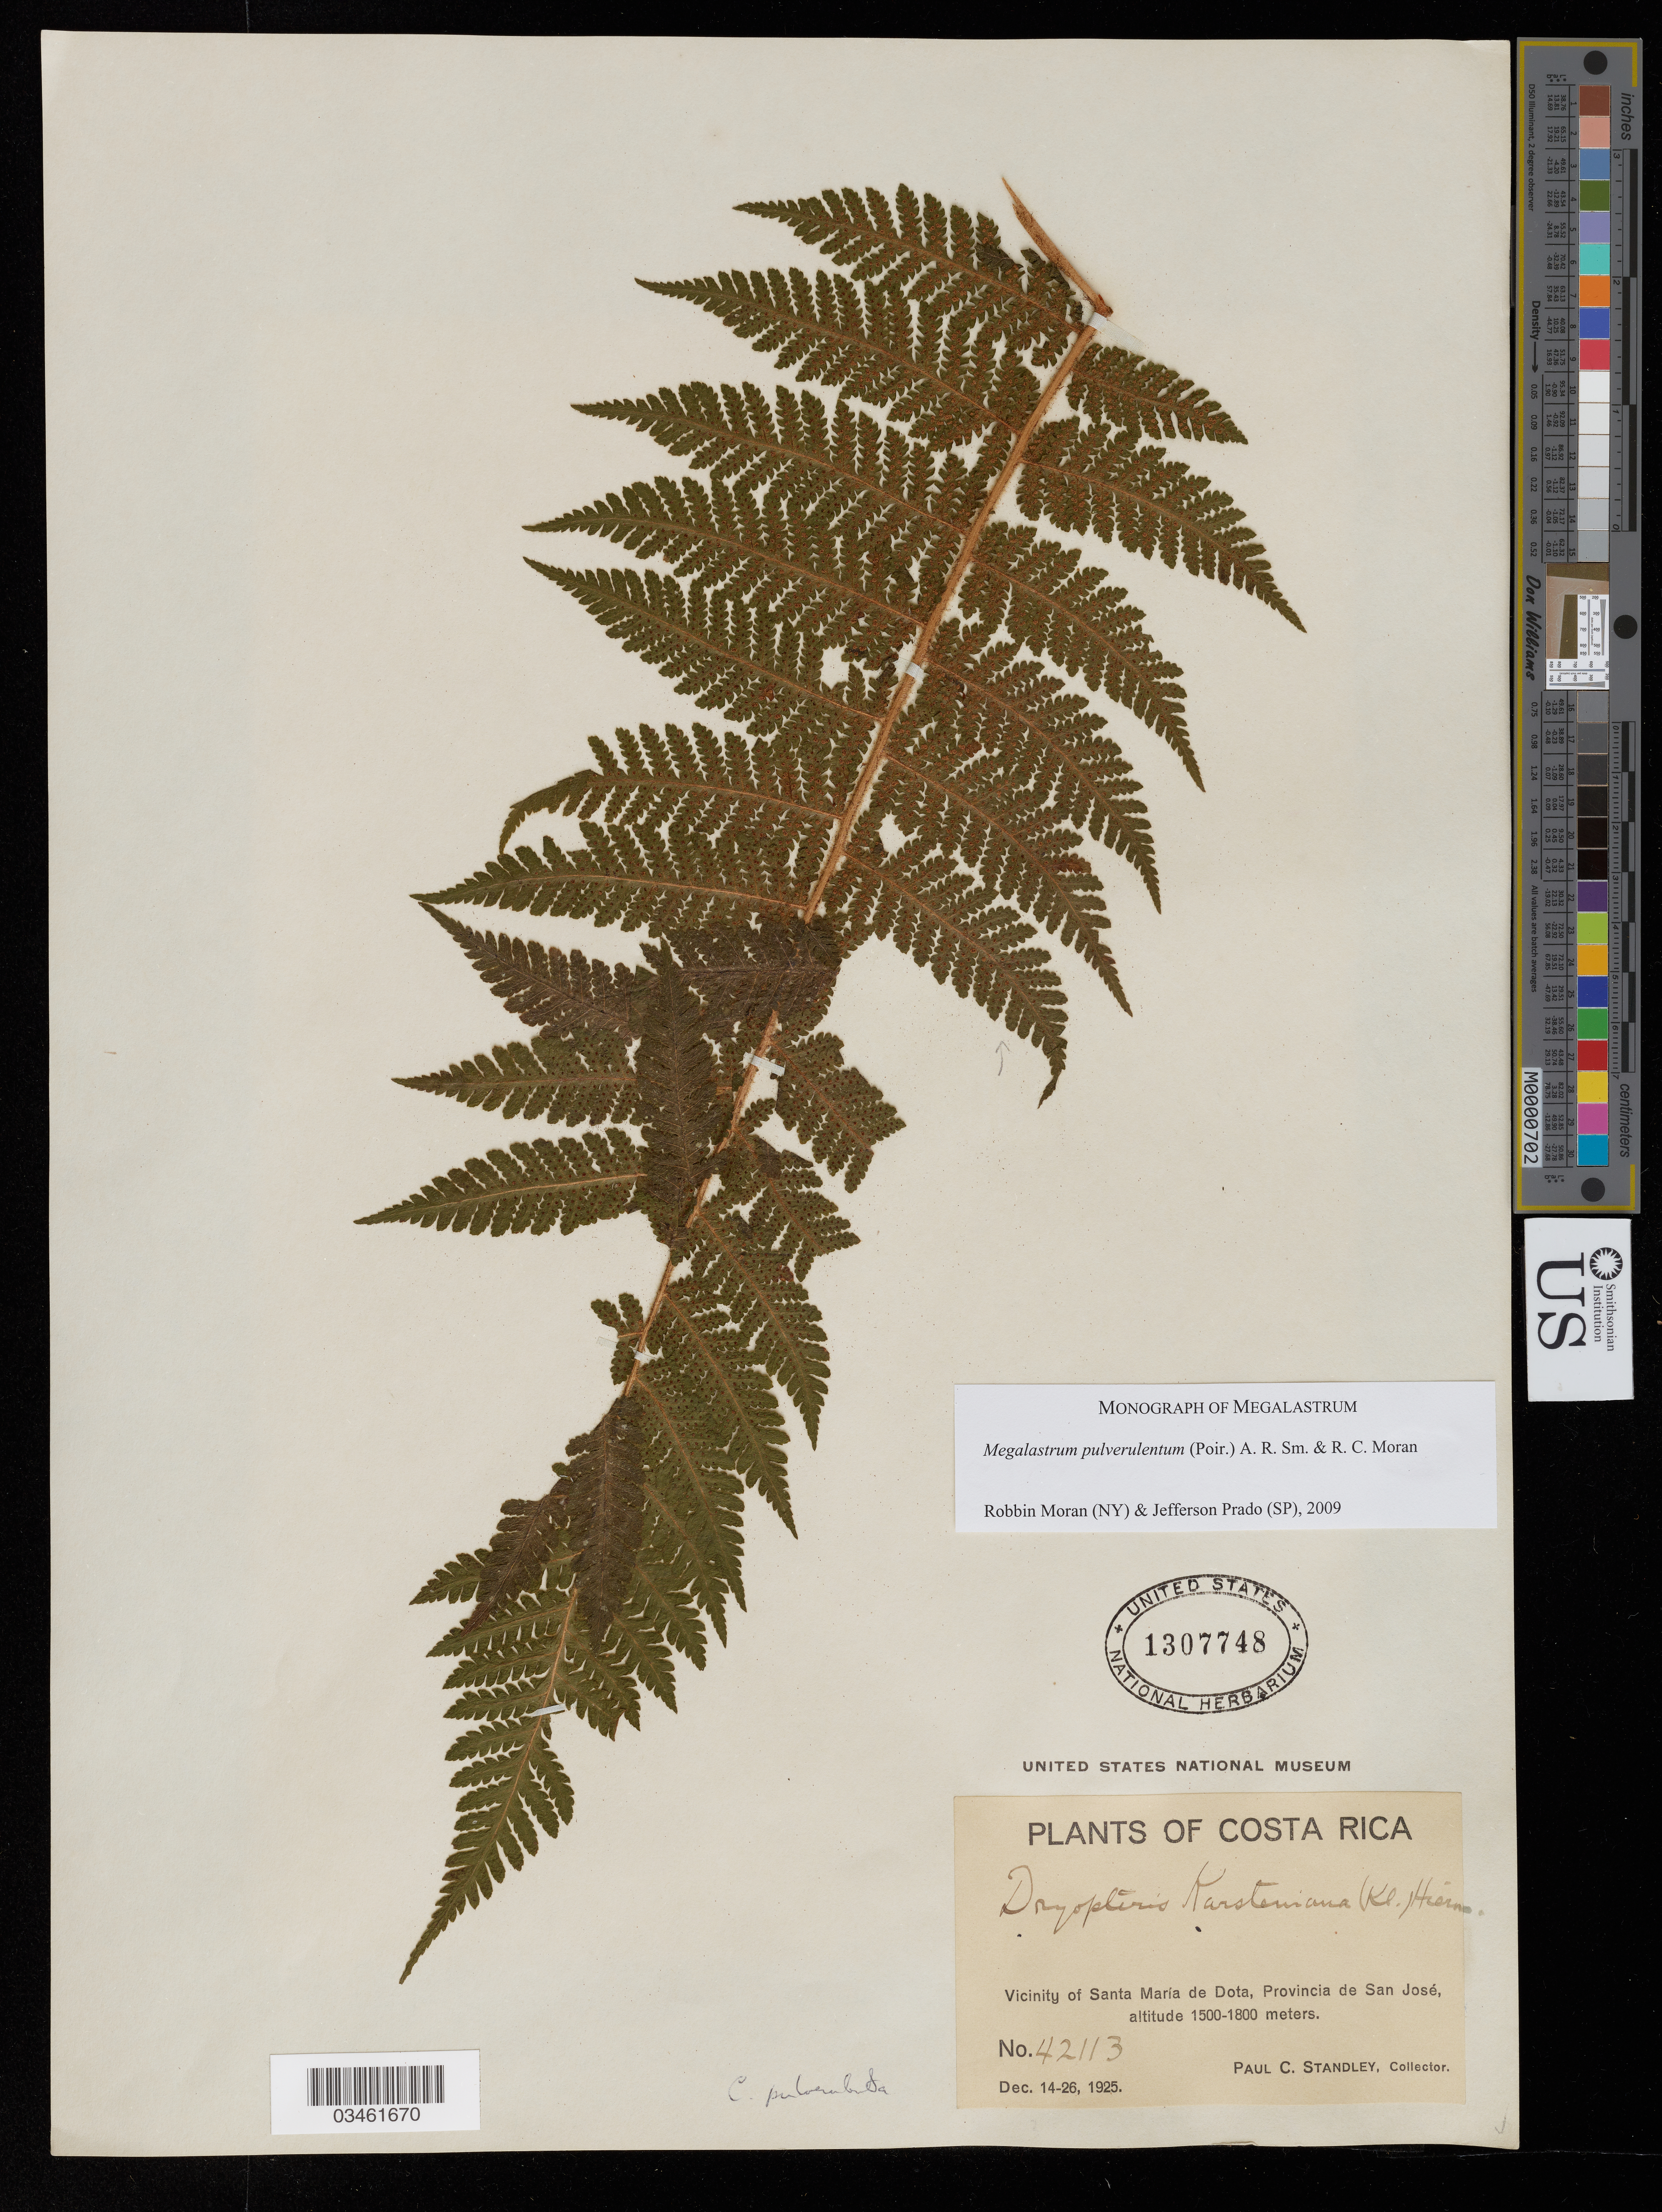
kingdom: Plantae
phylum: Tracheophyta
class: Polypodiopsida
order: Polypodiales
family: Dryopteridaceae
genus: Megalastrum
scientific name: Megalastrum pulverulentum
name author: (Poir.) A.R. Sm. & R.C. Moran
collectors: P. C. Standley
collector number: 42113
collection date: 1925-12-14/1925-12-26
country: Costa Rica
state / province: San José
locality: Vicinity of Santa María de Dota.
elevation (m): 1500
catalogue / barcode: US 1307748